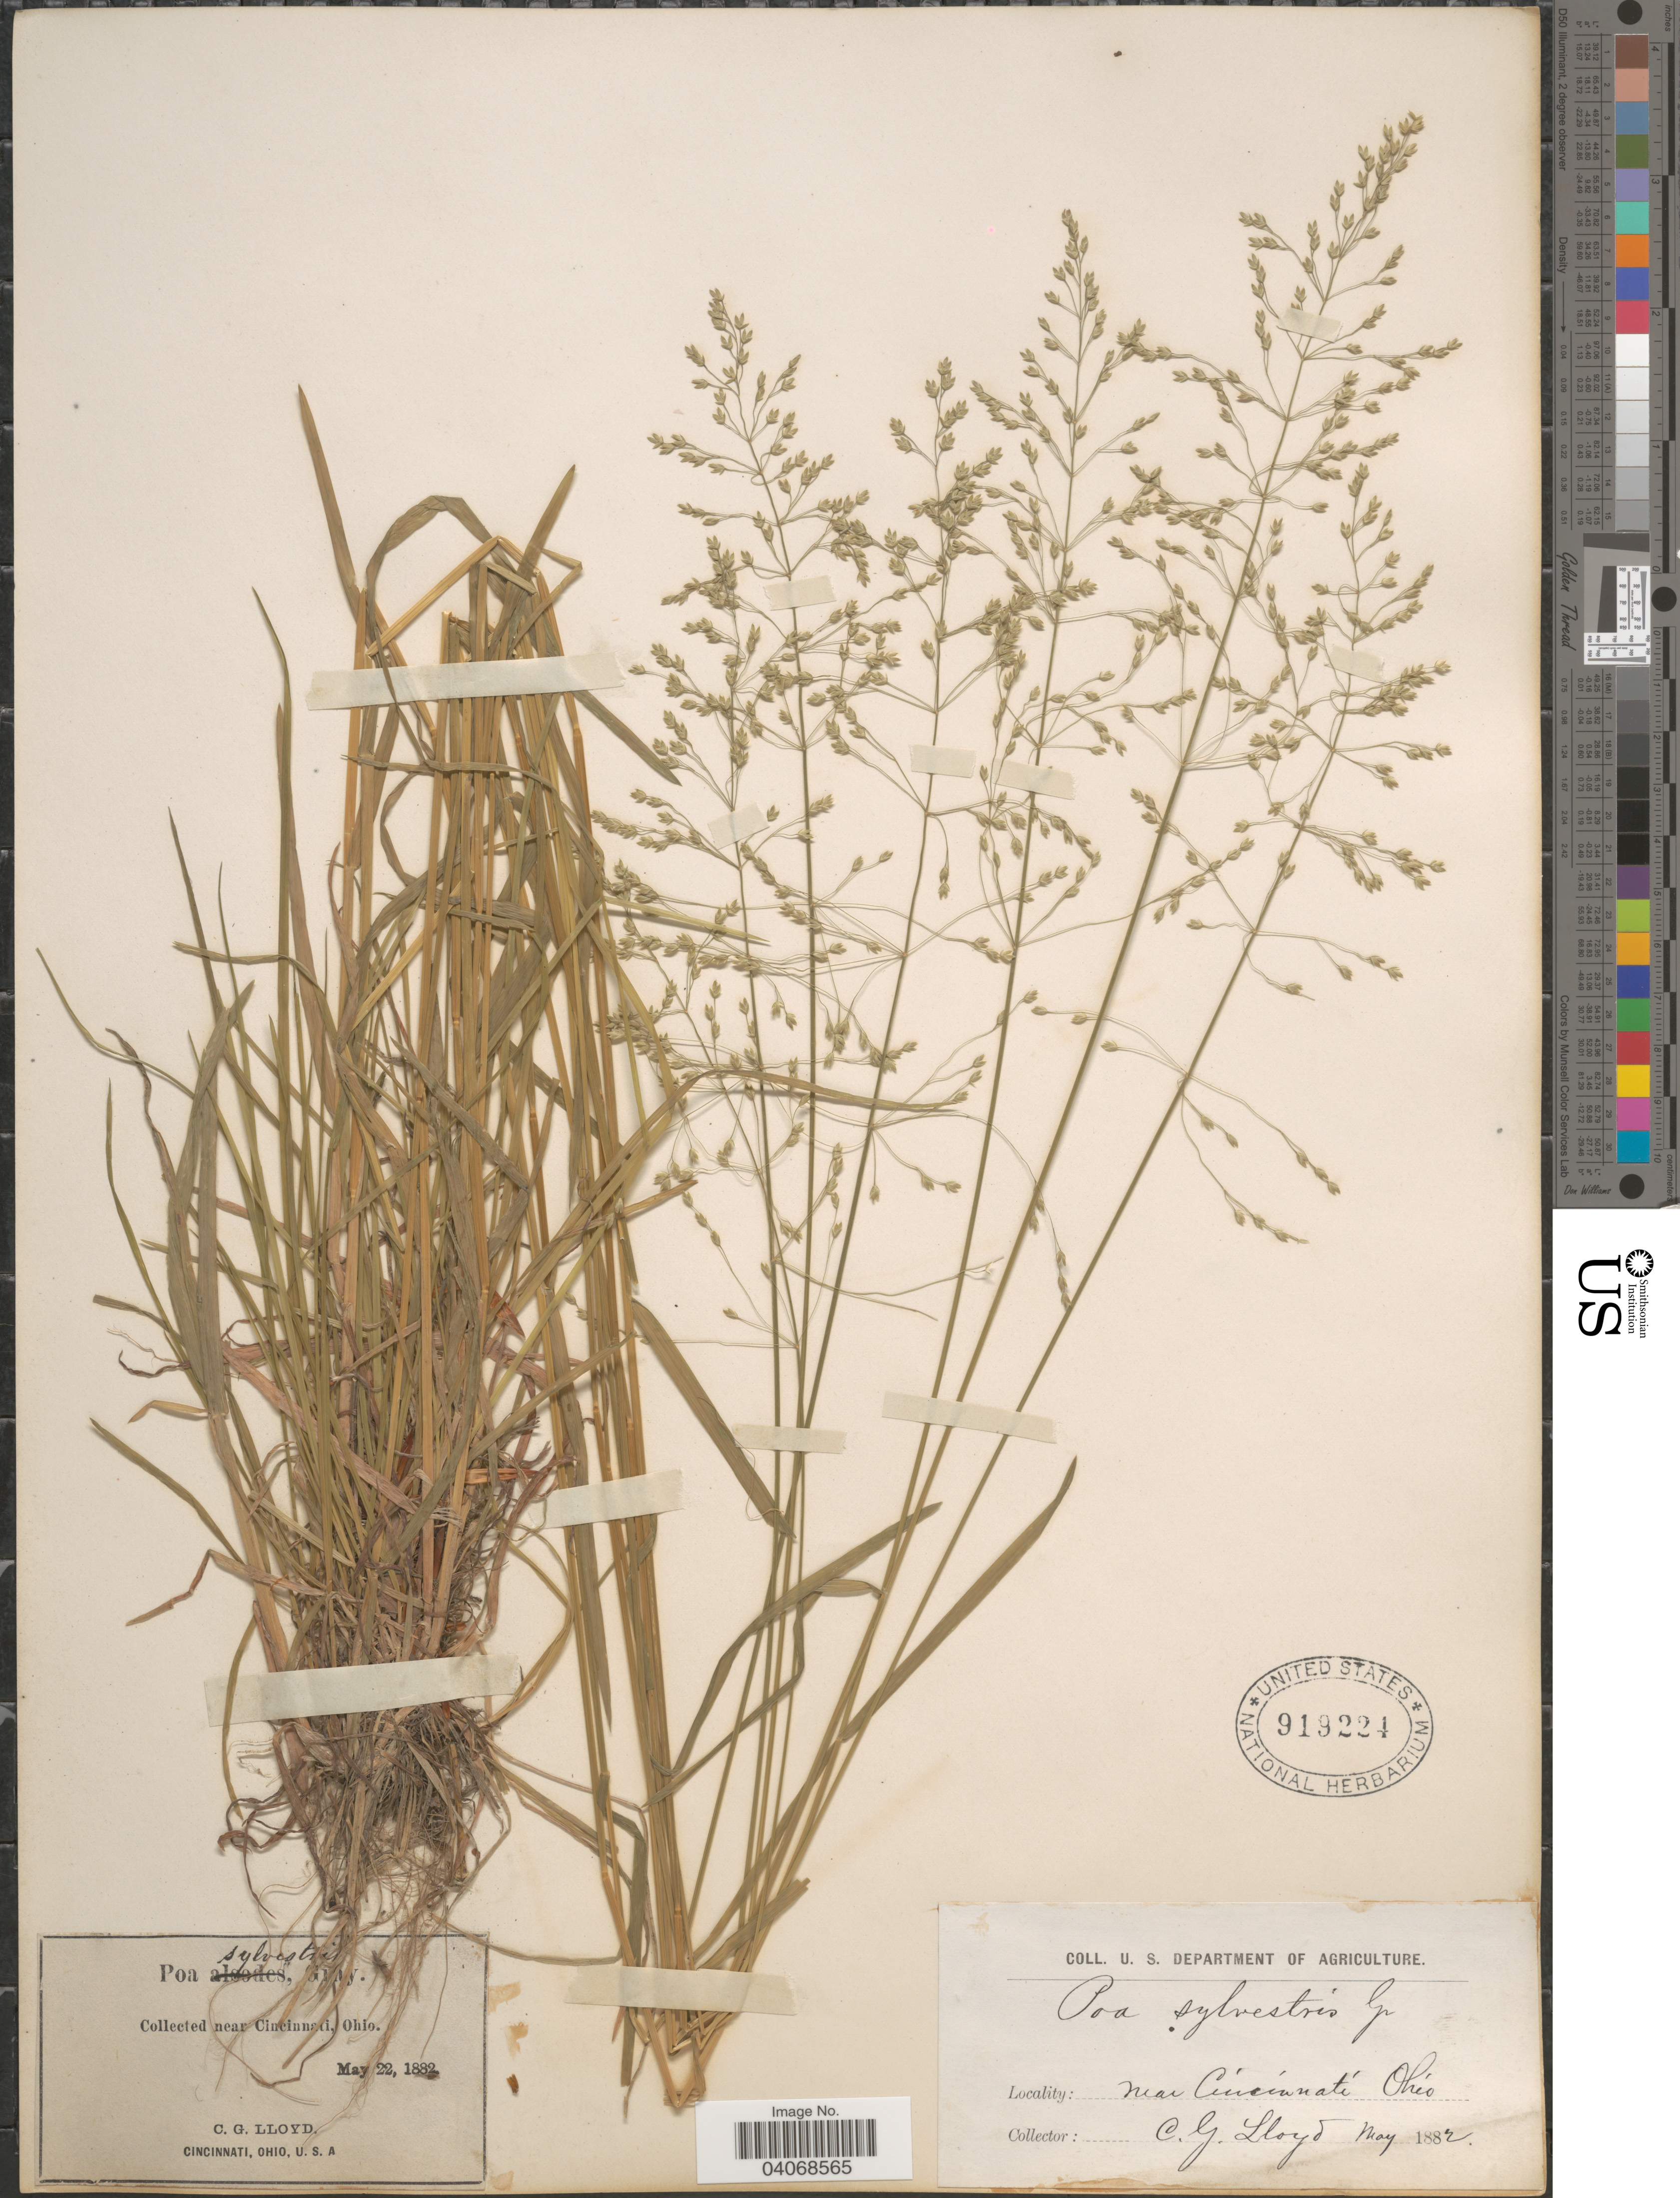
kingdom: Plantae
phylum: Tracheophyta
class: Liliopsida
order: Poales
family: Poaceae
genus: Poa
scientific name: Poa sylvestris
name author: A. Gray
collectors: C. G. Lloyd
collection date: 1882-05-22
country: United States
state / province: Ohio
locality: Near Cincinnati.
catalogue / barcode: US 919224